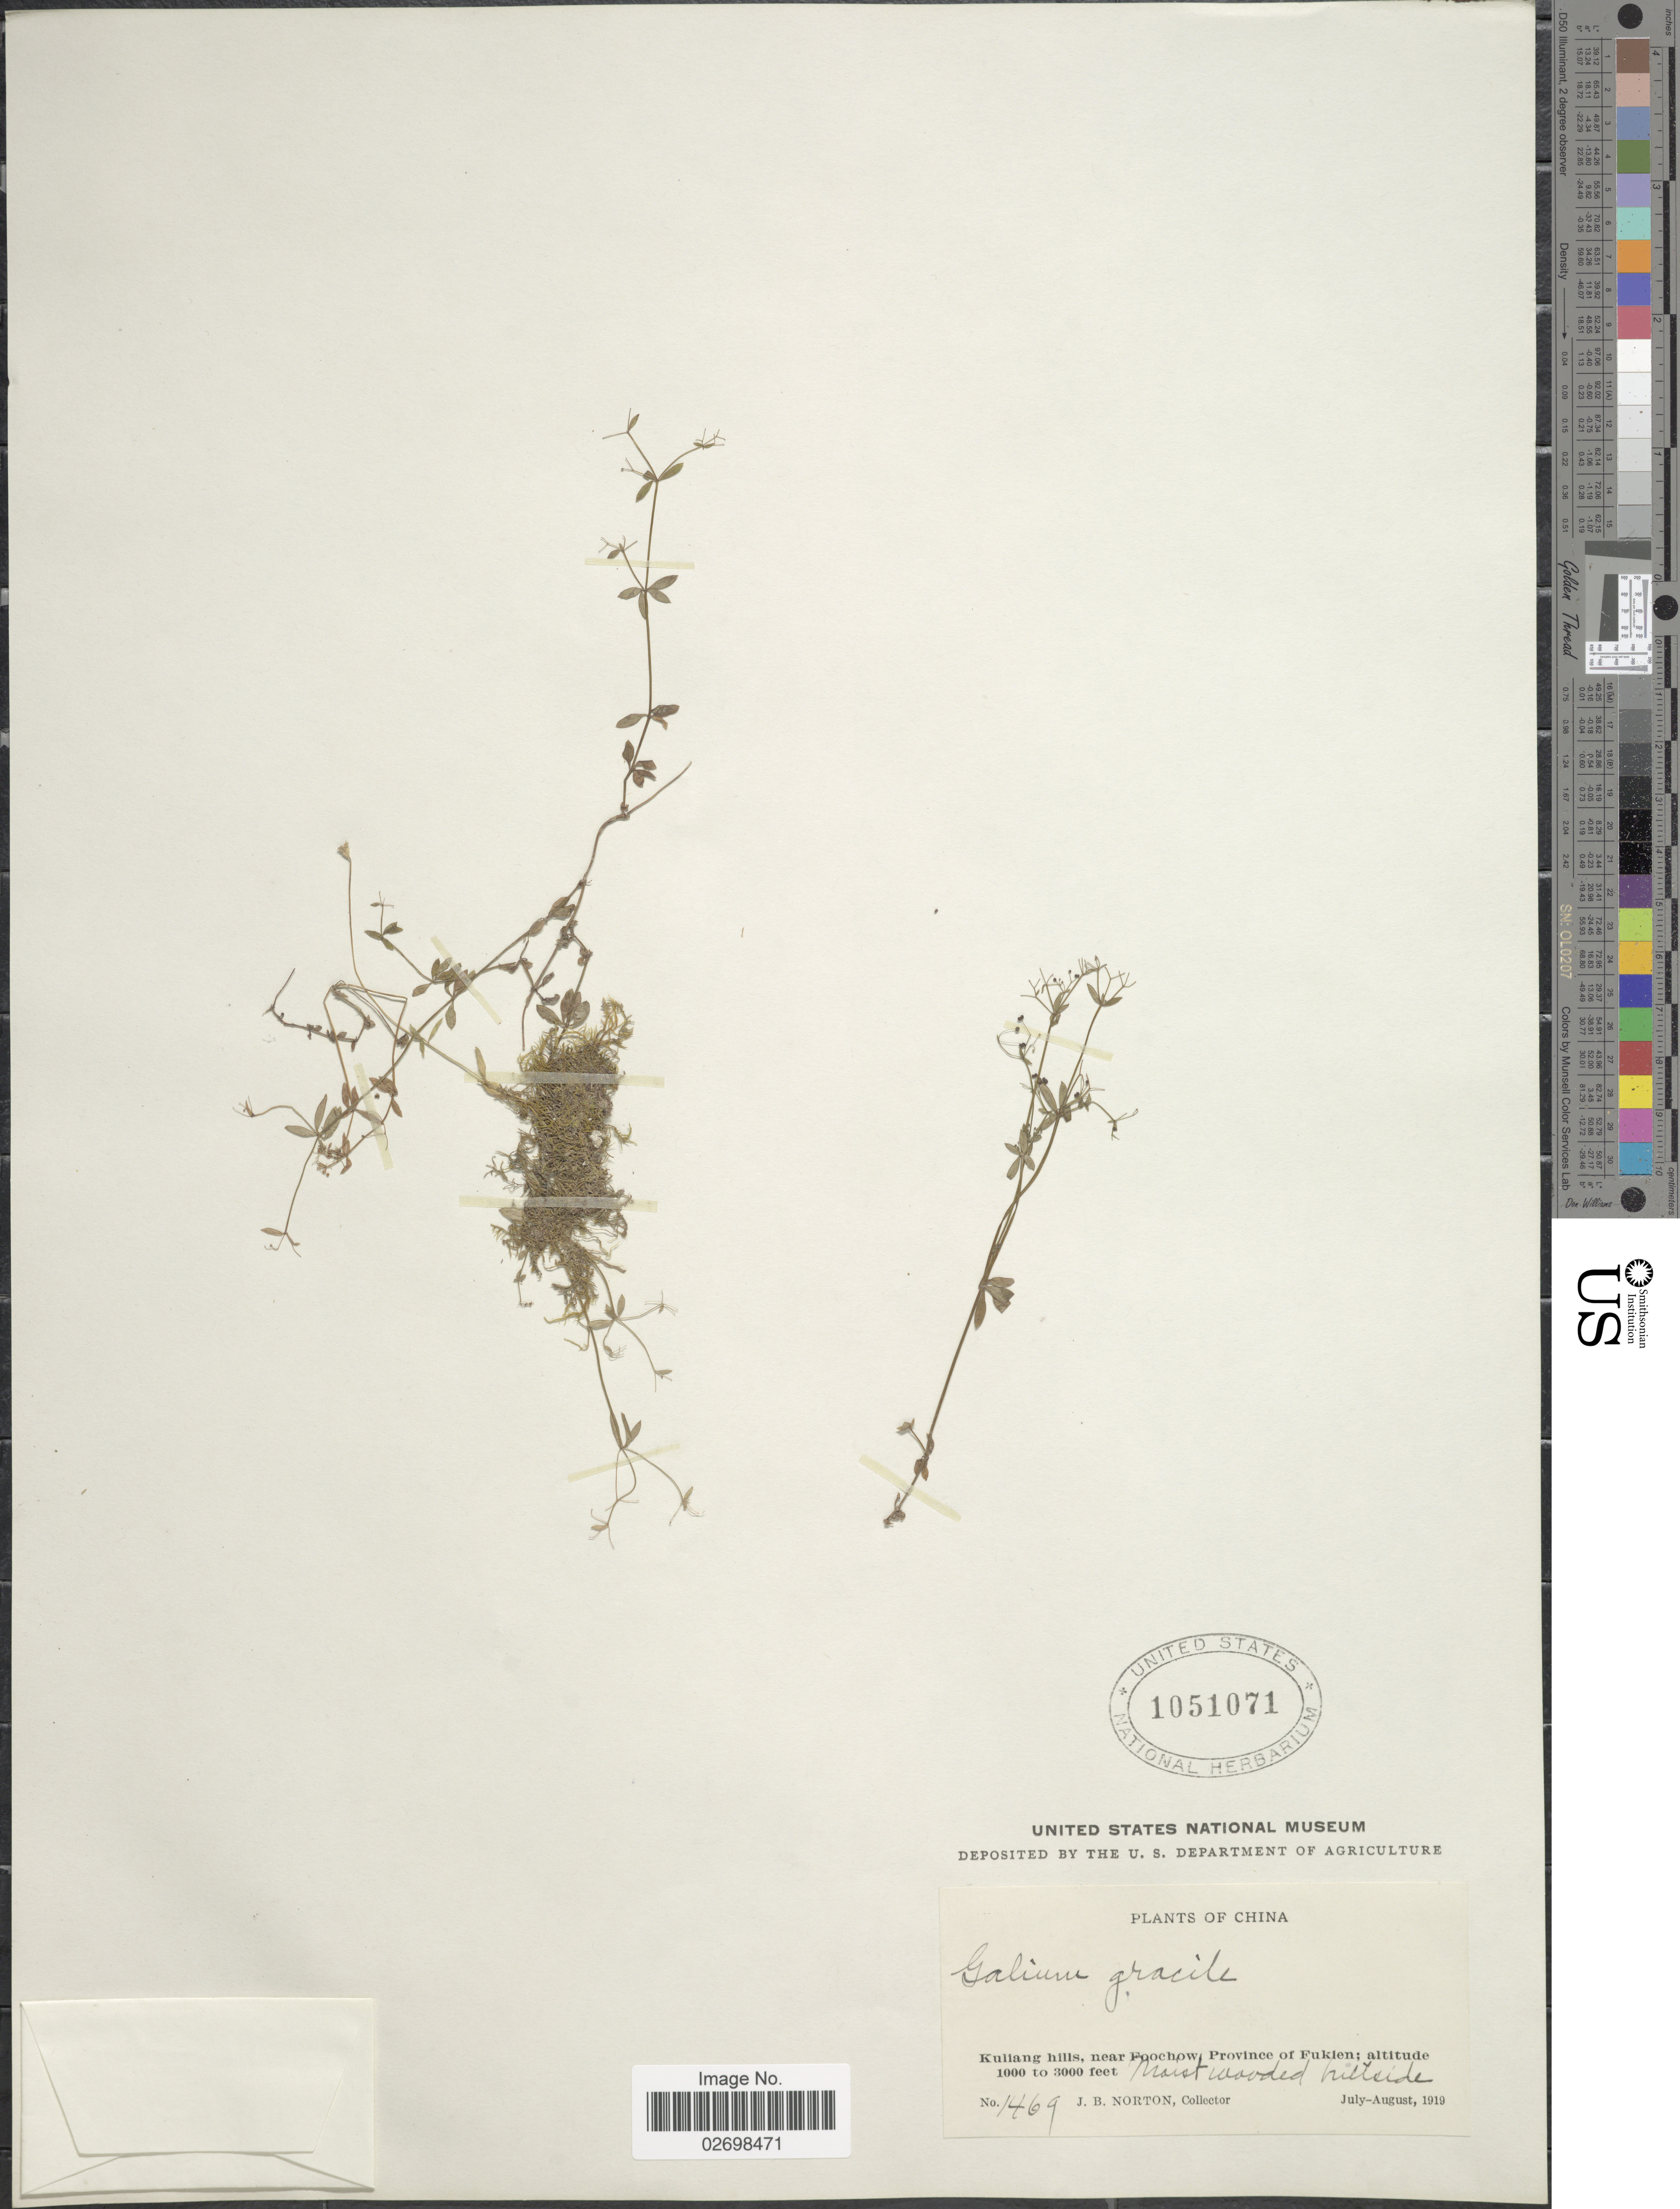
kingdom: Plantae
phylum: Tracheophyta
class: Magnoliopsida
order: Gentianales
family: Rubiaceae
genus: Galium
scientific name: Galium bungei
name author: Steud.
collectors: J. B. Norton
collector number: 1469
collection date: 1919-07/1919-08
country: China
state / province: Fujian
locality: Kuliang hills, near Foochow, Province of Fukien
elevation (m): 305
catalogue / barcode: US 1051071